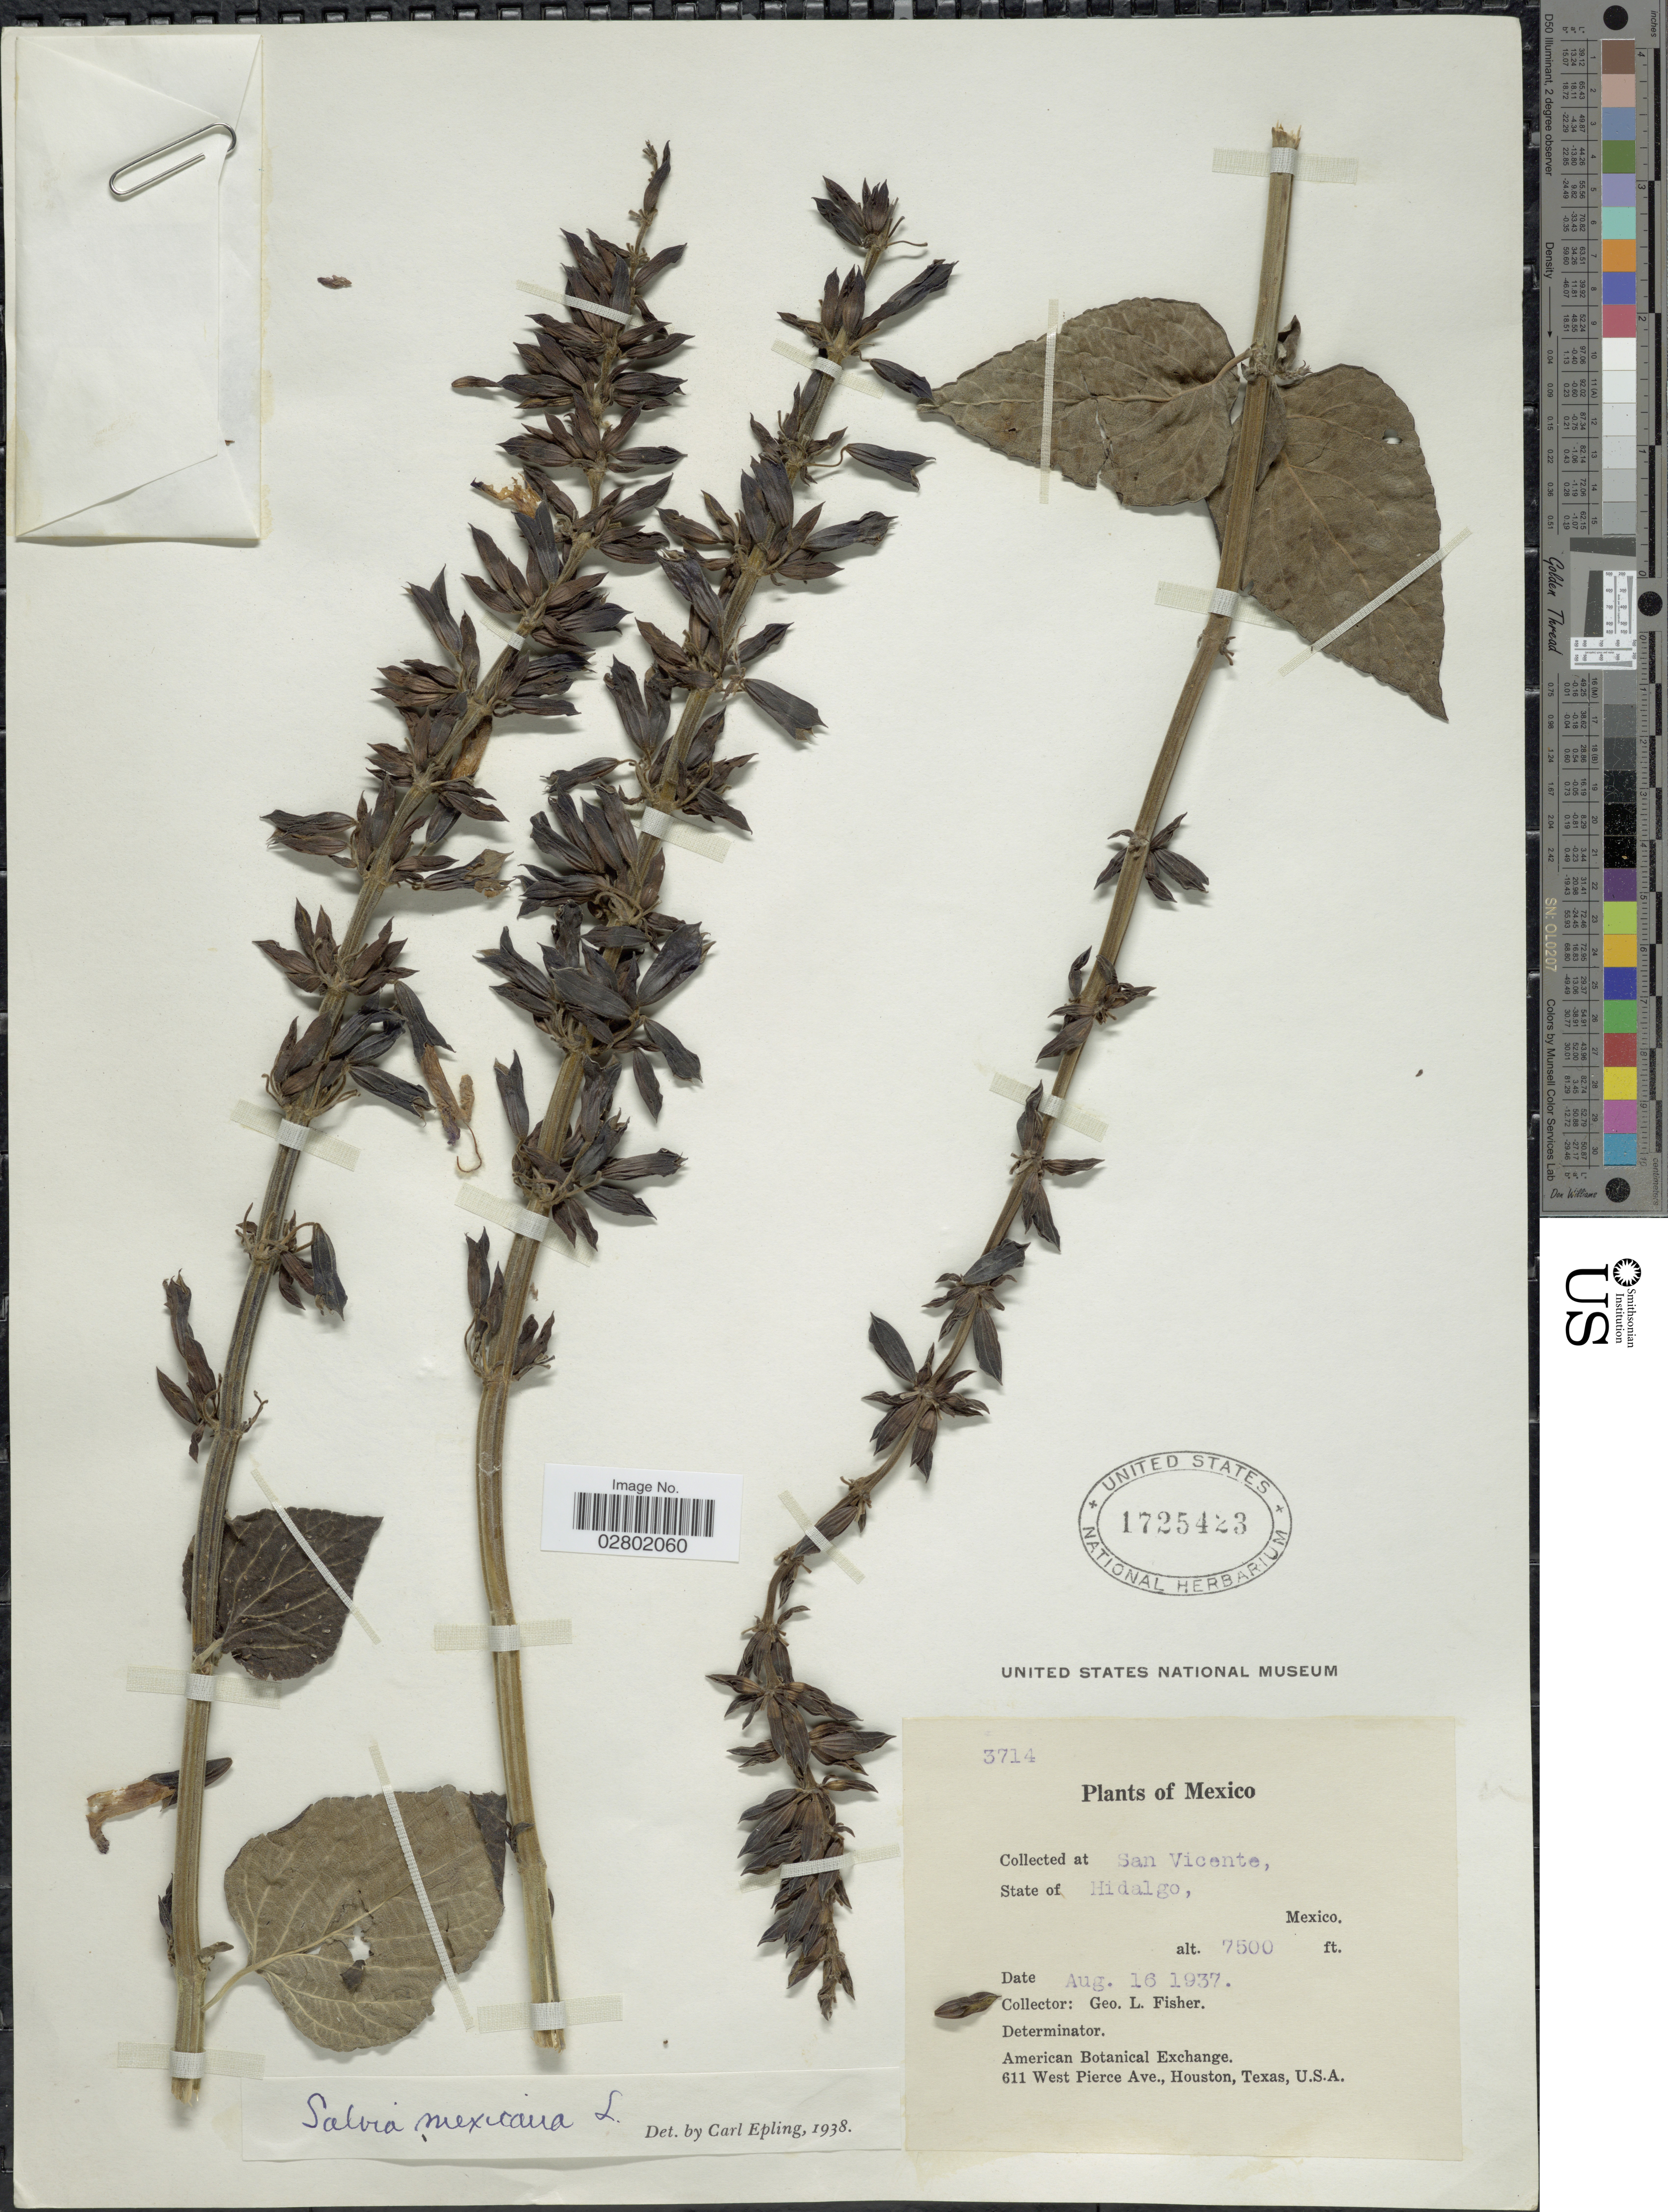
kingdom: Plantae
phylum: Tracheophyta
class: Magnoliopsida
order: Lamiales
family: Lamiaceae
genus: Salvia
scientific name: Salvia mexicana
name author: L.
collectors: G. L. Fisher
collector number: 3714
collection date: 1937-08-16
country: Mexico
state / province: Hidalgo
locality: San Vicente.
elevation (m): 2286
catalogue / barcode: US 1725423